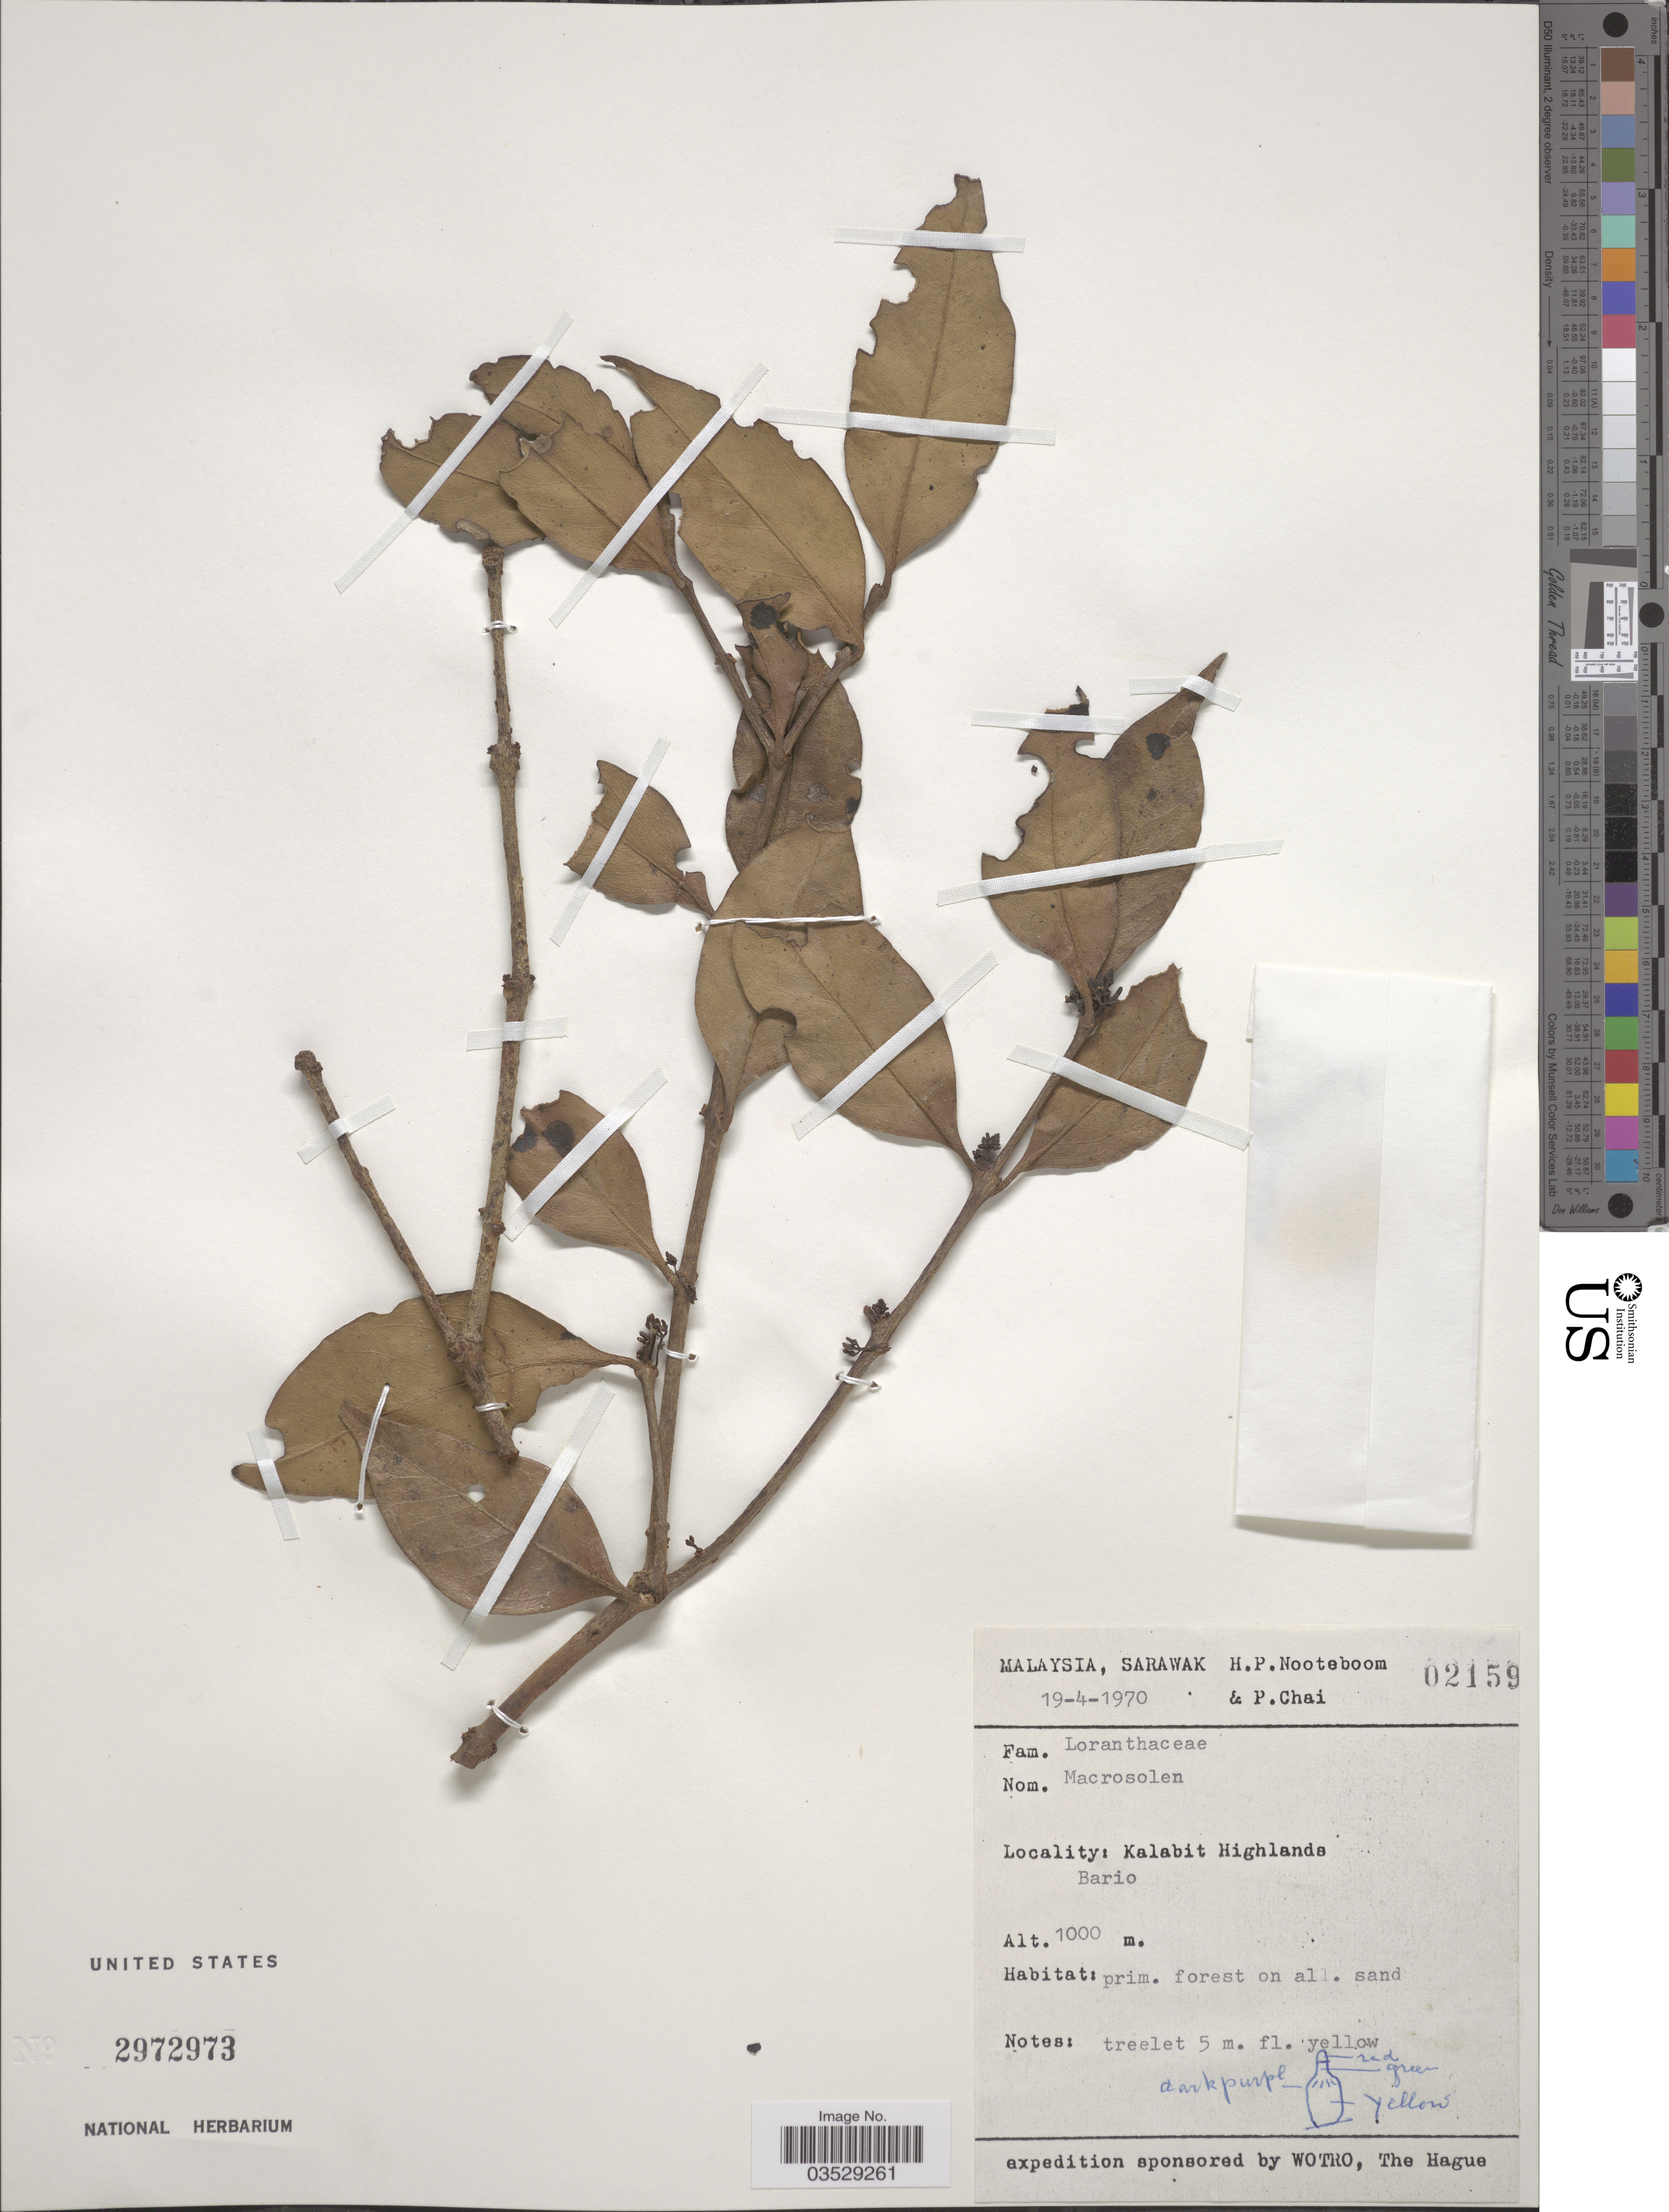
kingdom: Plantae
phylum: Tracheophyta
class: Magnoliopsida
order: Santalales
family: Loranthaceae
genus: Macrosolen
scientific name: Macrosolen sp.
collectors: H. P. Nooteboom & P. Chai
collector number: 02159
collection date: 1970-04-19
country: Malaysia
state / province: Sarawak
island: Borneo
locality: Kalabit Highlands. Bario.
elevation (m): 1000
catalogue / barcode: US 2972973